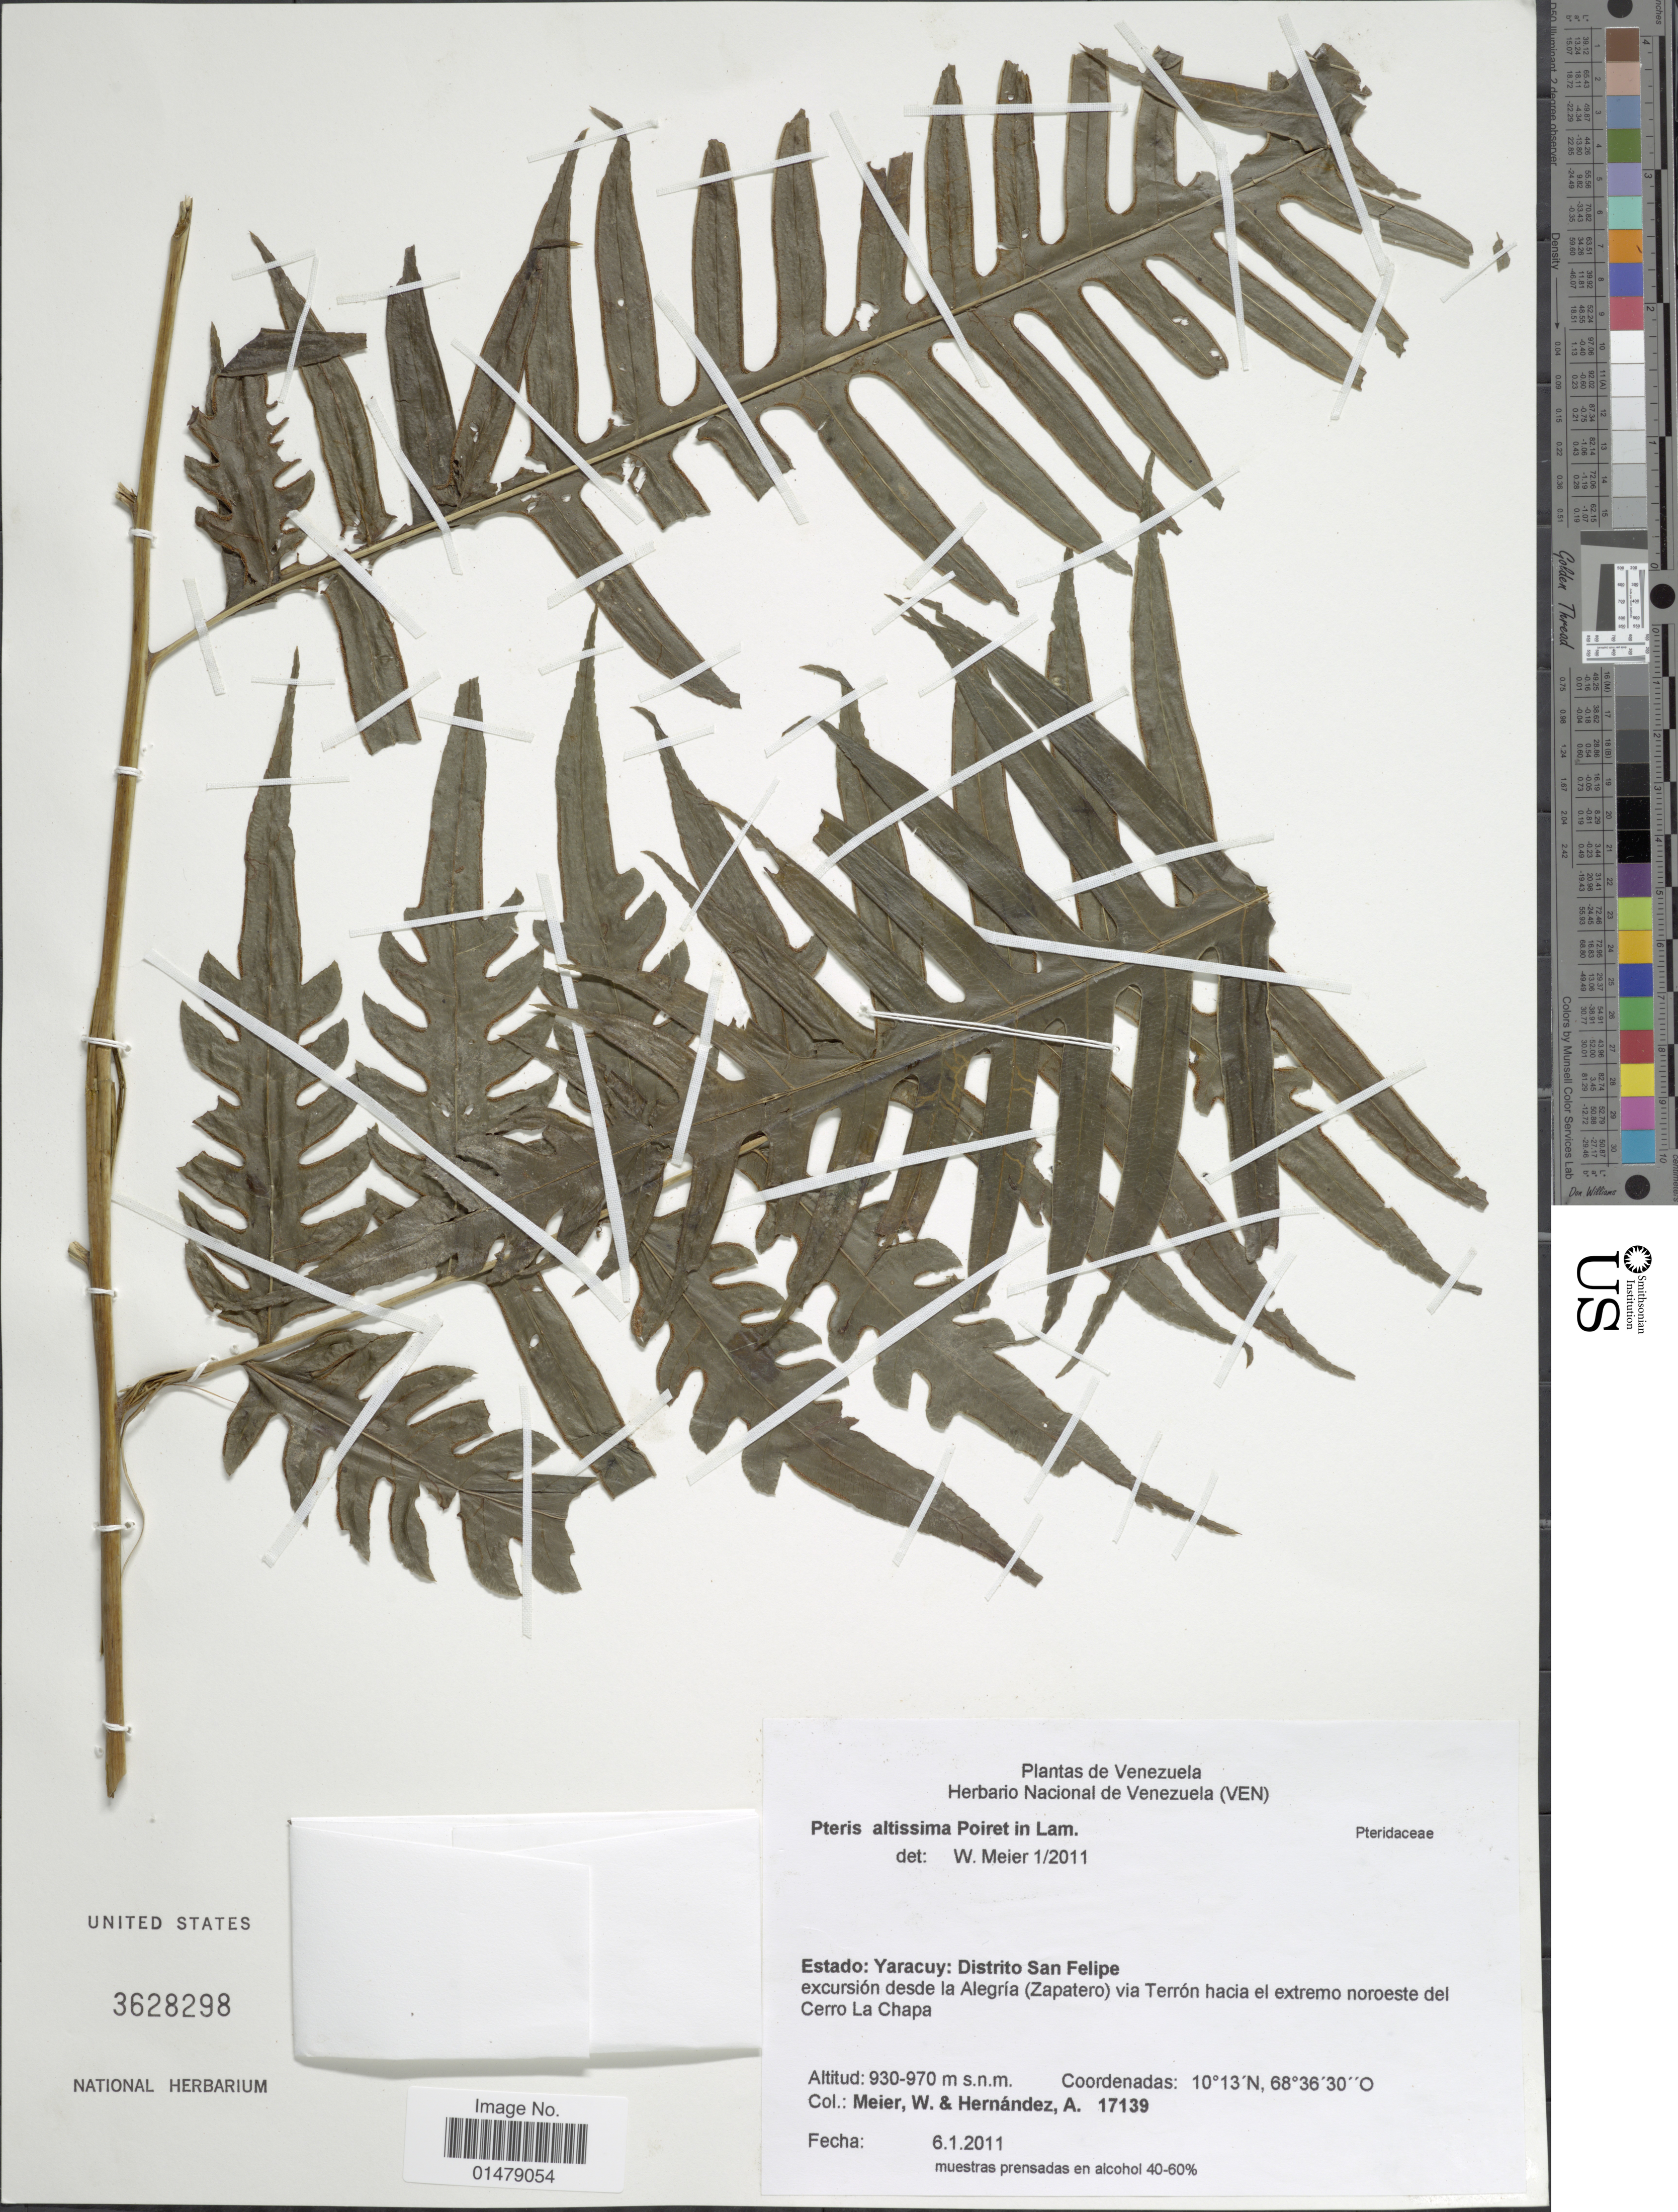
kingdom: Plantae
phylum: Tracheophyta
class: Polypodiopsida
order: Polypodiales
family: Pteridaceae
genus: Pteris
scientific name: Pteris altissima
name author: Poir.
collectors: W. Meier & A. Hernandez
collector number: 17139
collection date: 2011-01-06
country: Venezuela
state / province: Yaracuy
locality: Estado: Yaracuy: Distrito San Felipe excursion desde la Alegria (Zapatero) via Terron hacia el extremo noroeste del Cerro La Chapa.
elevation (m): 930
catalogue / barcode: US 3628298